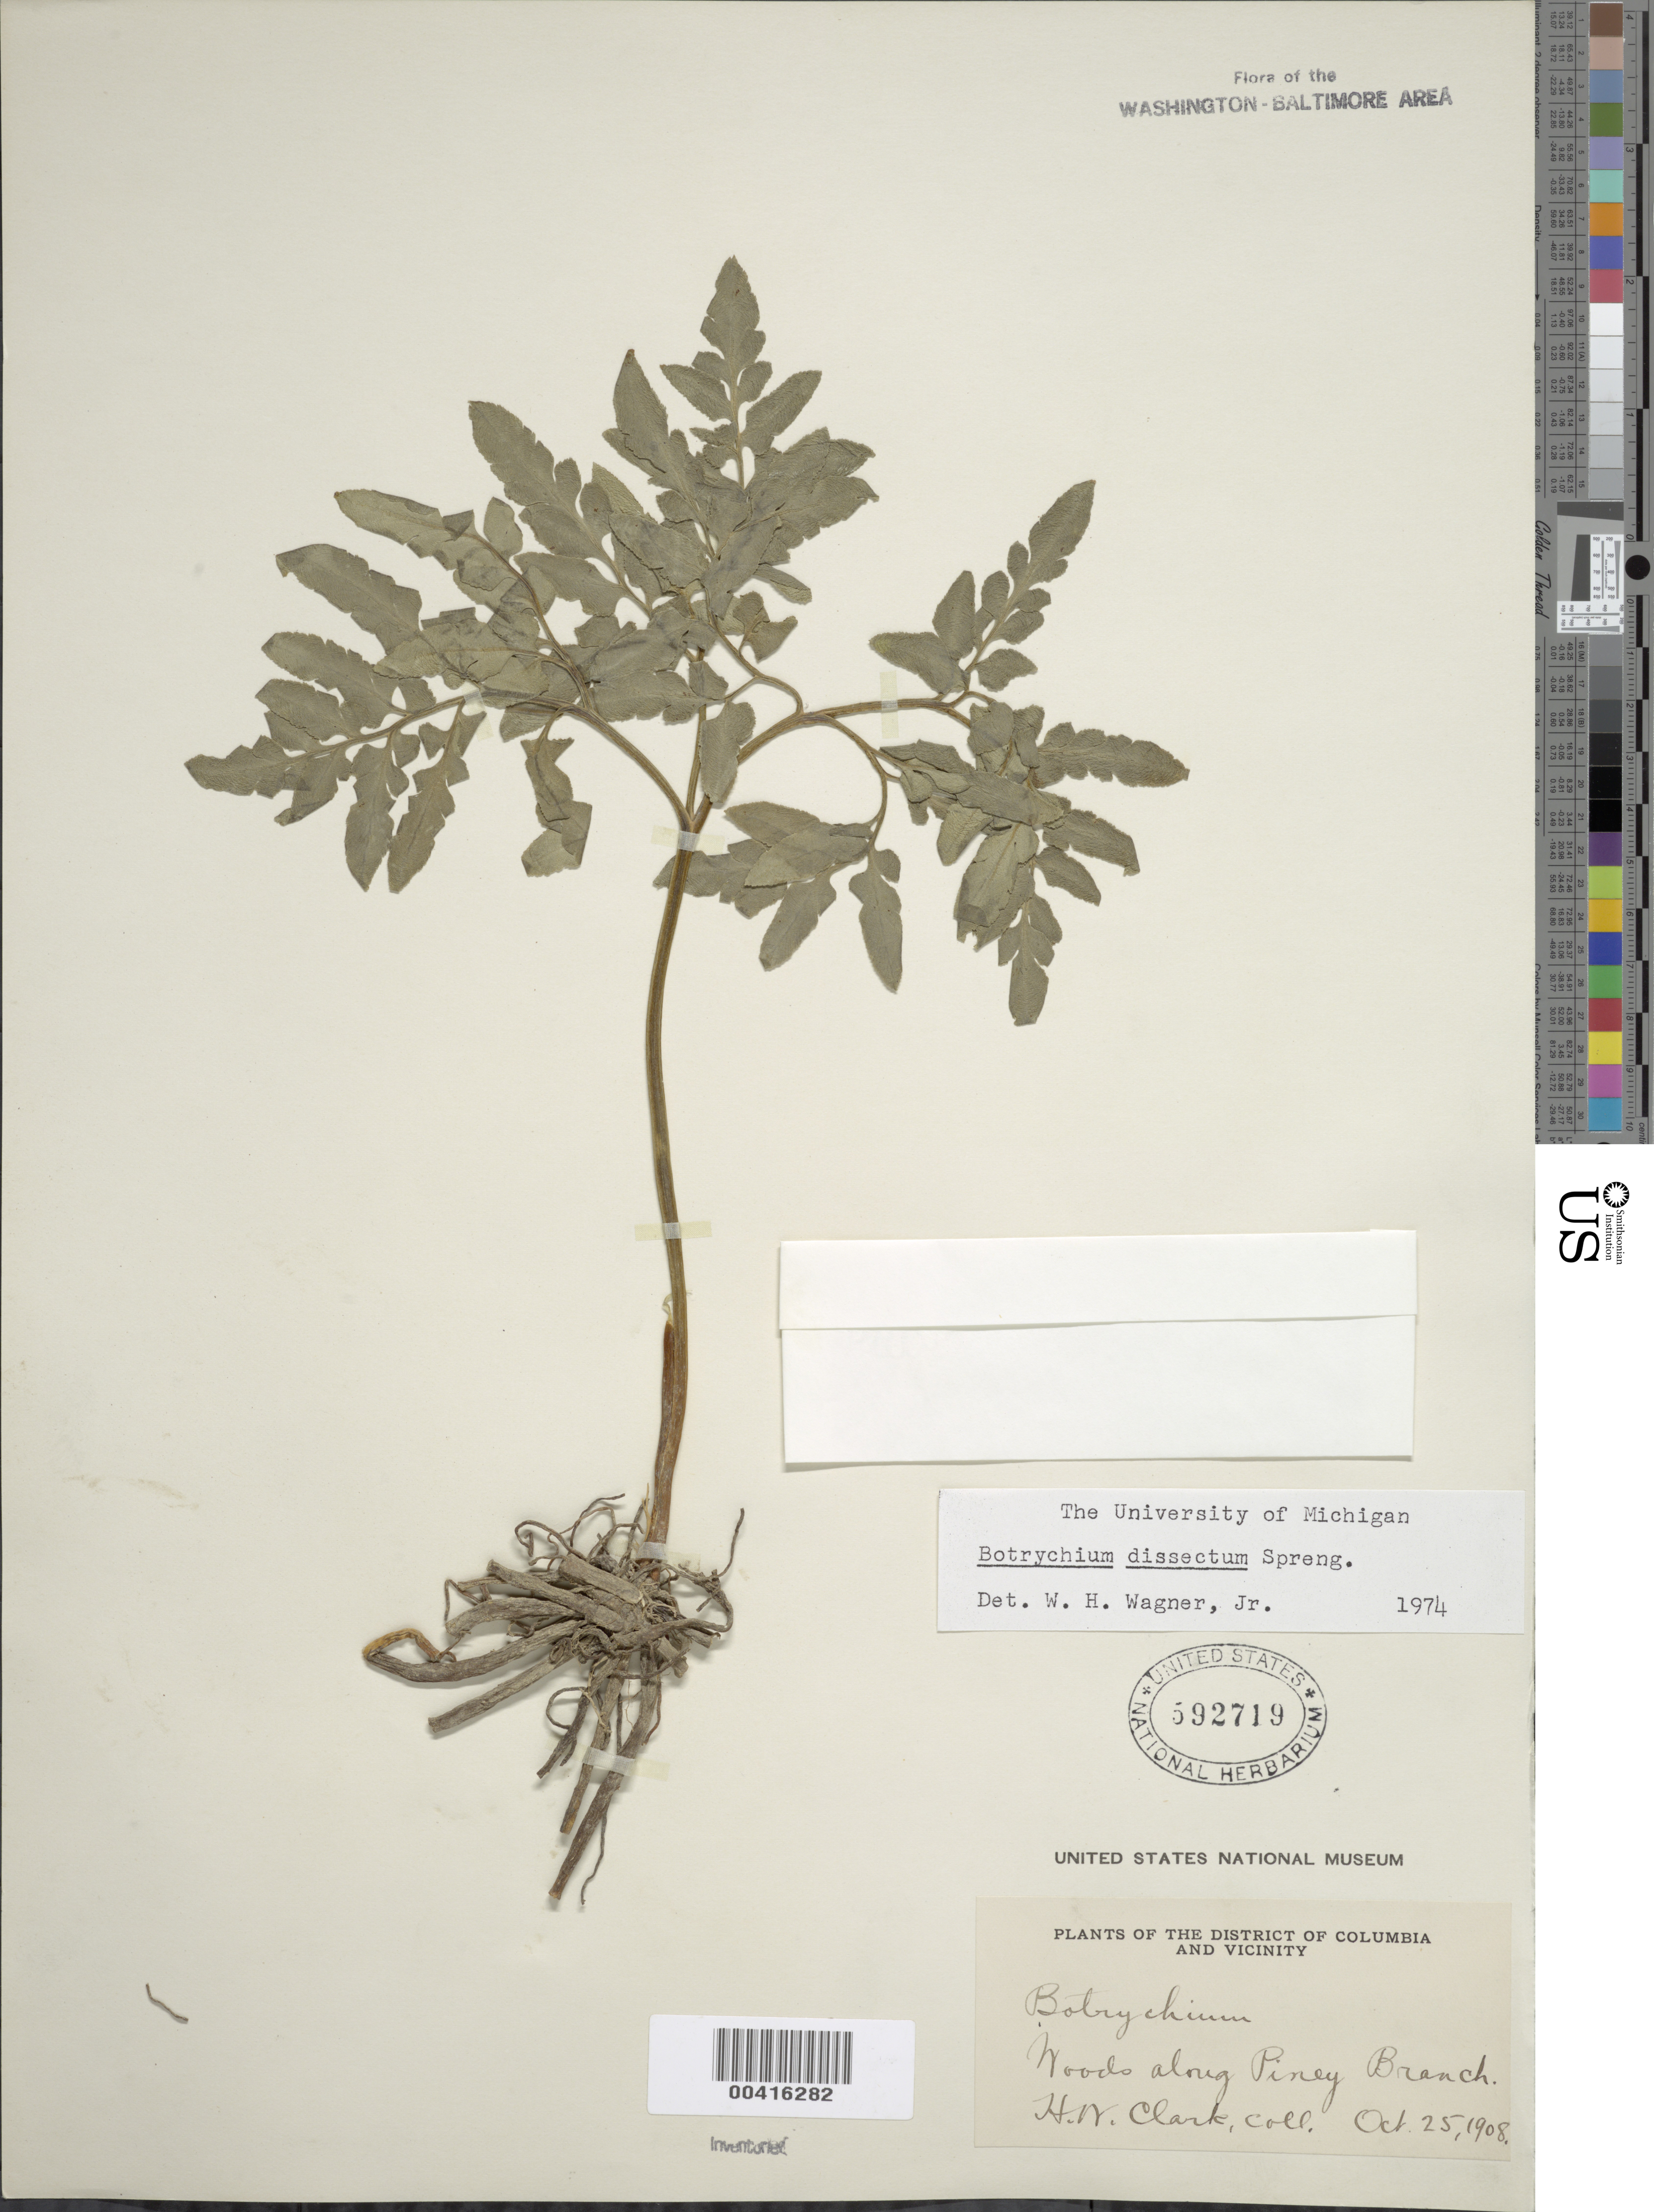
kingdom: Plantae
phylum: Tracheophyta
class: Polypodiopsida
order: Ophioglossales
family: Ophioglossaceae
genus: Botrychium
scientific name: Botrychium dissectum var. obliquum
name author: Clute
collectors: H. W. Clarke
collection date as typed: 25 Oct 1908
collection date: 1908-10-25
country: United States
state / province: District of Columbia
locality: Piney Branch Rock Creek Park and Vicinity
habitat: Woods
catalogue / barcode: US 592719